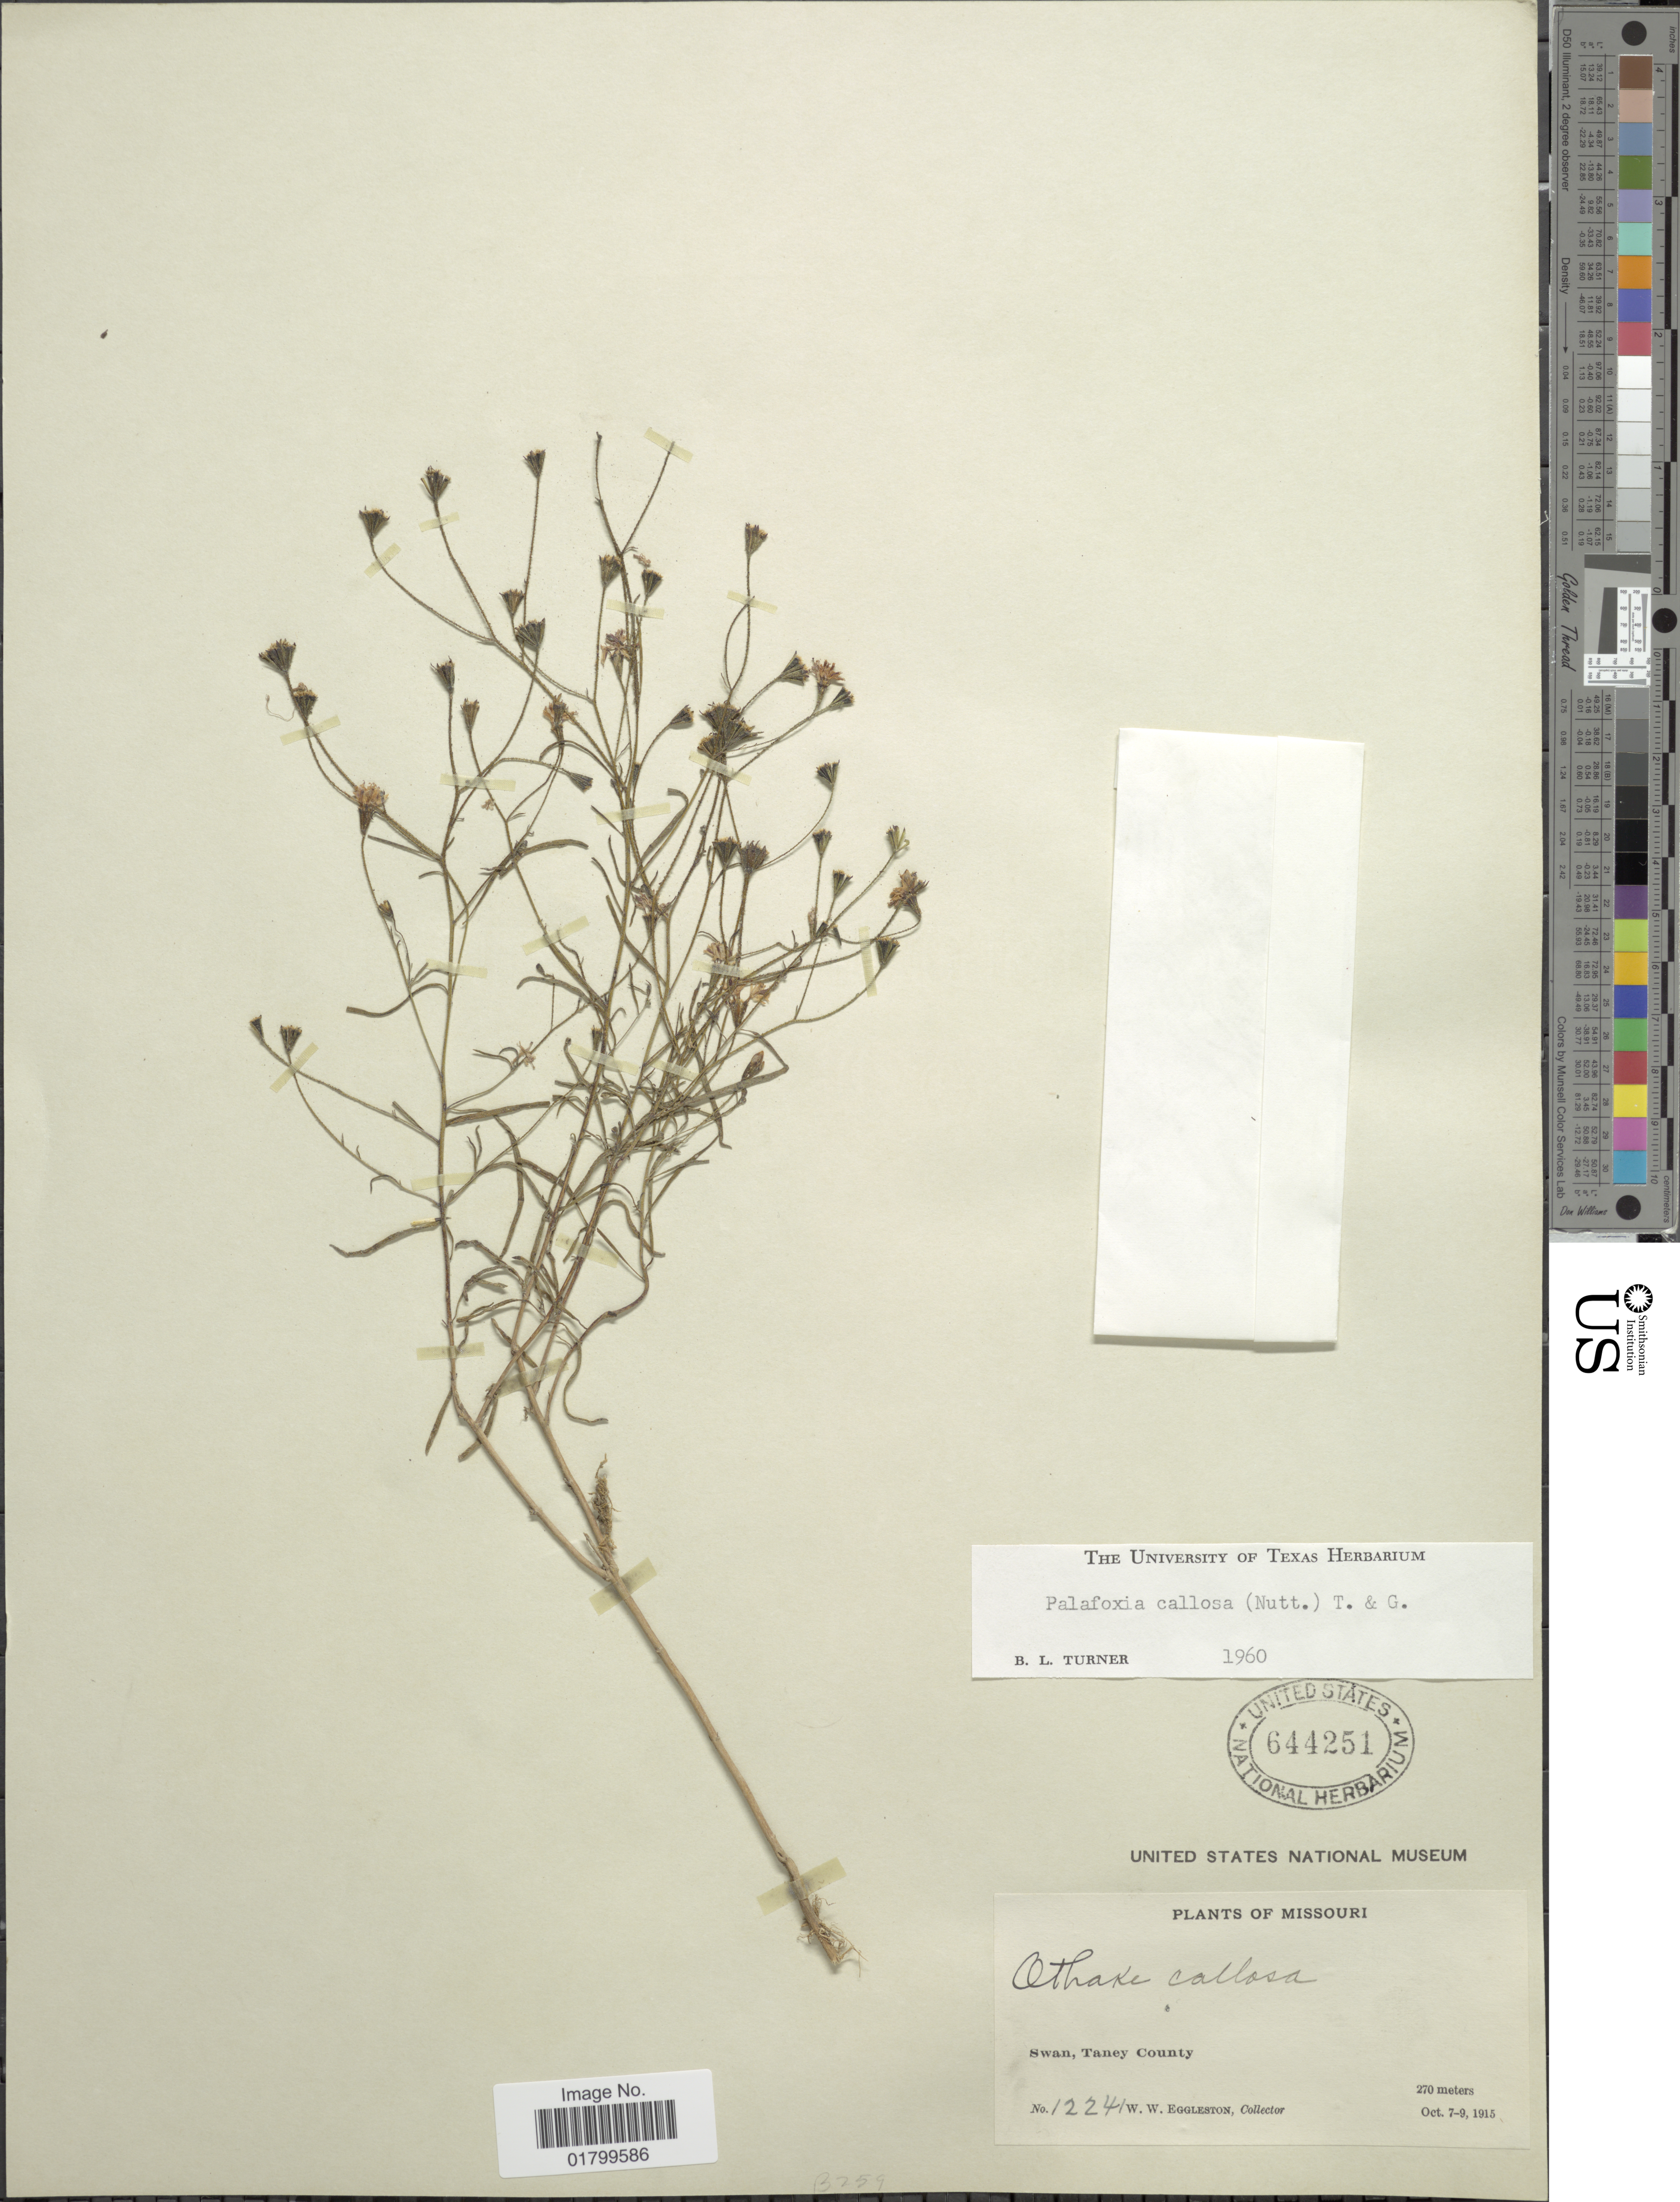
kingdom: Plantae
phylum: Tracheophyta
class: Magnoliopsida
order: Asterales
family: Asteraceae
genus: Palafoxia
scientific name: Palafoxia callosa var. callosa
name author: (Nutt.) Torr. & A. Gray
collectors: W. W. Eggleston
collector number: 12241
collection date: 1915-10-07/1915-10-09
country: United States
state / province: Missouri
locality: Swan, Taney County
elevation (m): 270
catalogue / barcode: US 644251